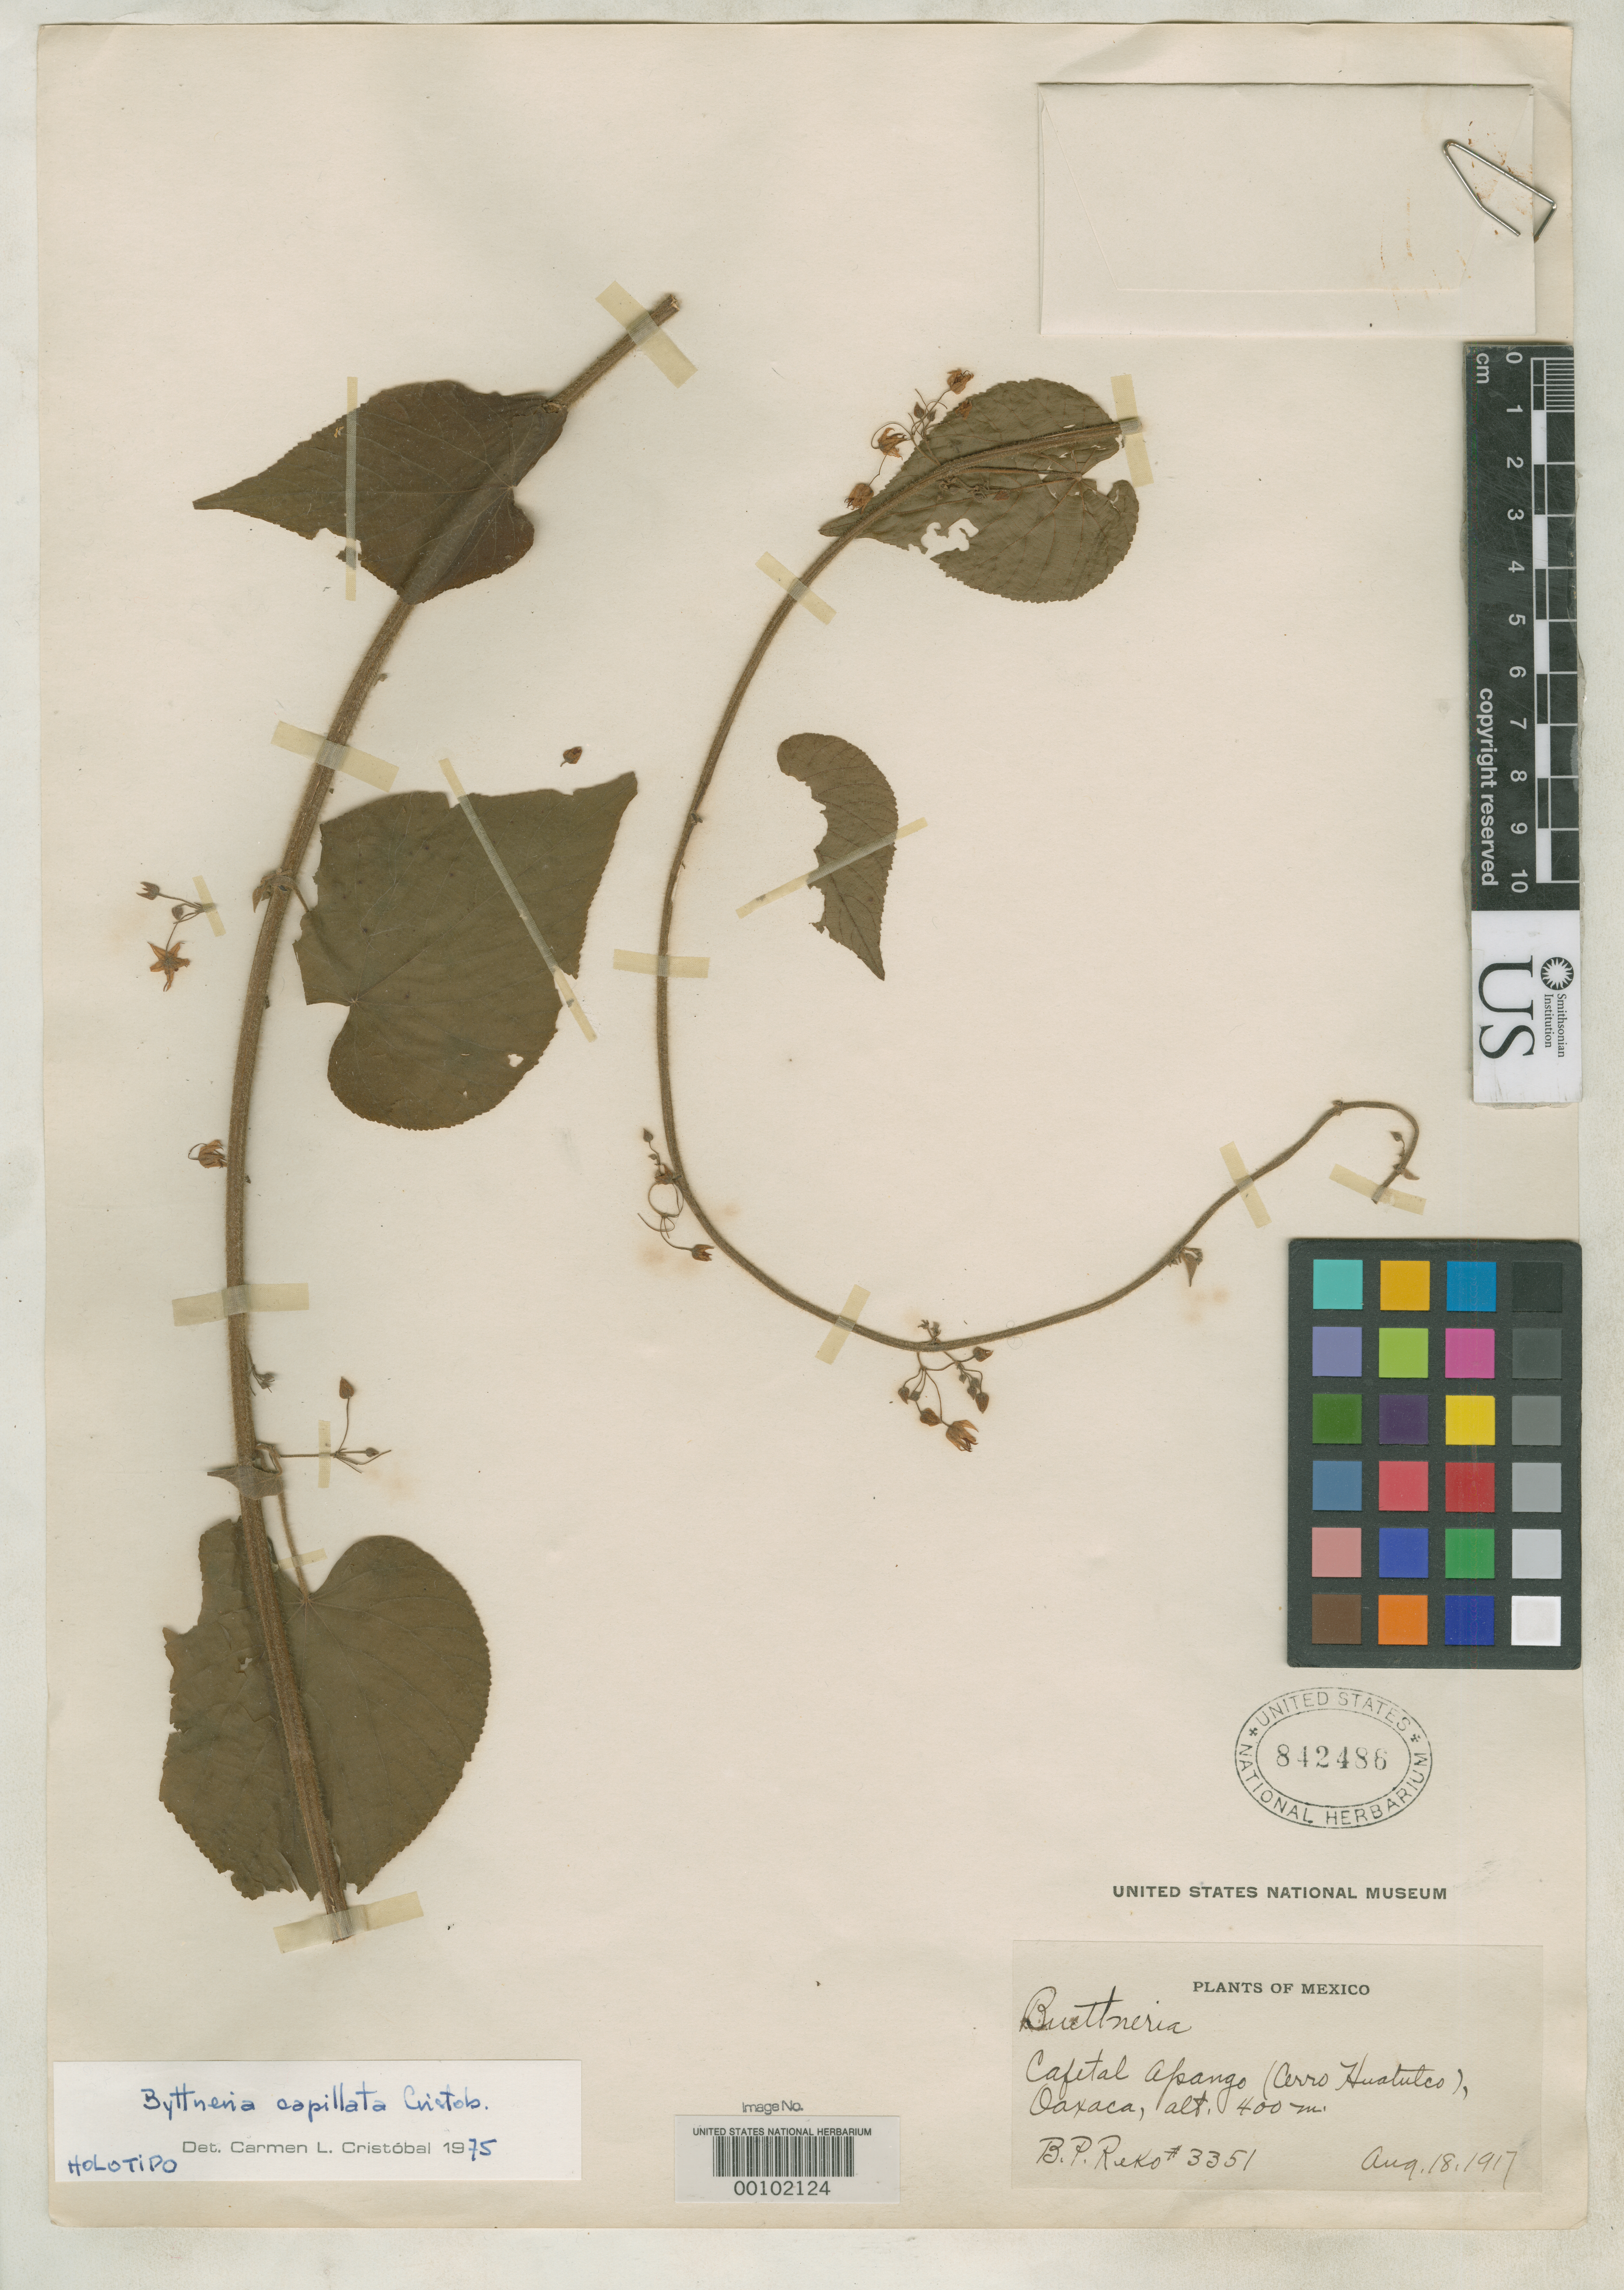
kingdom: Plantae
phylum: Tracheophyta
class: Magnoliopsida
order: Malvales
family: Malvaceae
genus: Byttneria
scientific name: Byttneria capillata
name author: Cristóbal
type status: Holotype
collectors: B. P. Reko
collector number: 3351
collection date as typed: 18 Aug 1917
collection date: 1917-08-18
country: Mexico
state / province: Oaxaca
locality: Cafetal Apango.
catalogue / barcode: US 842486